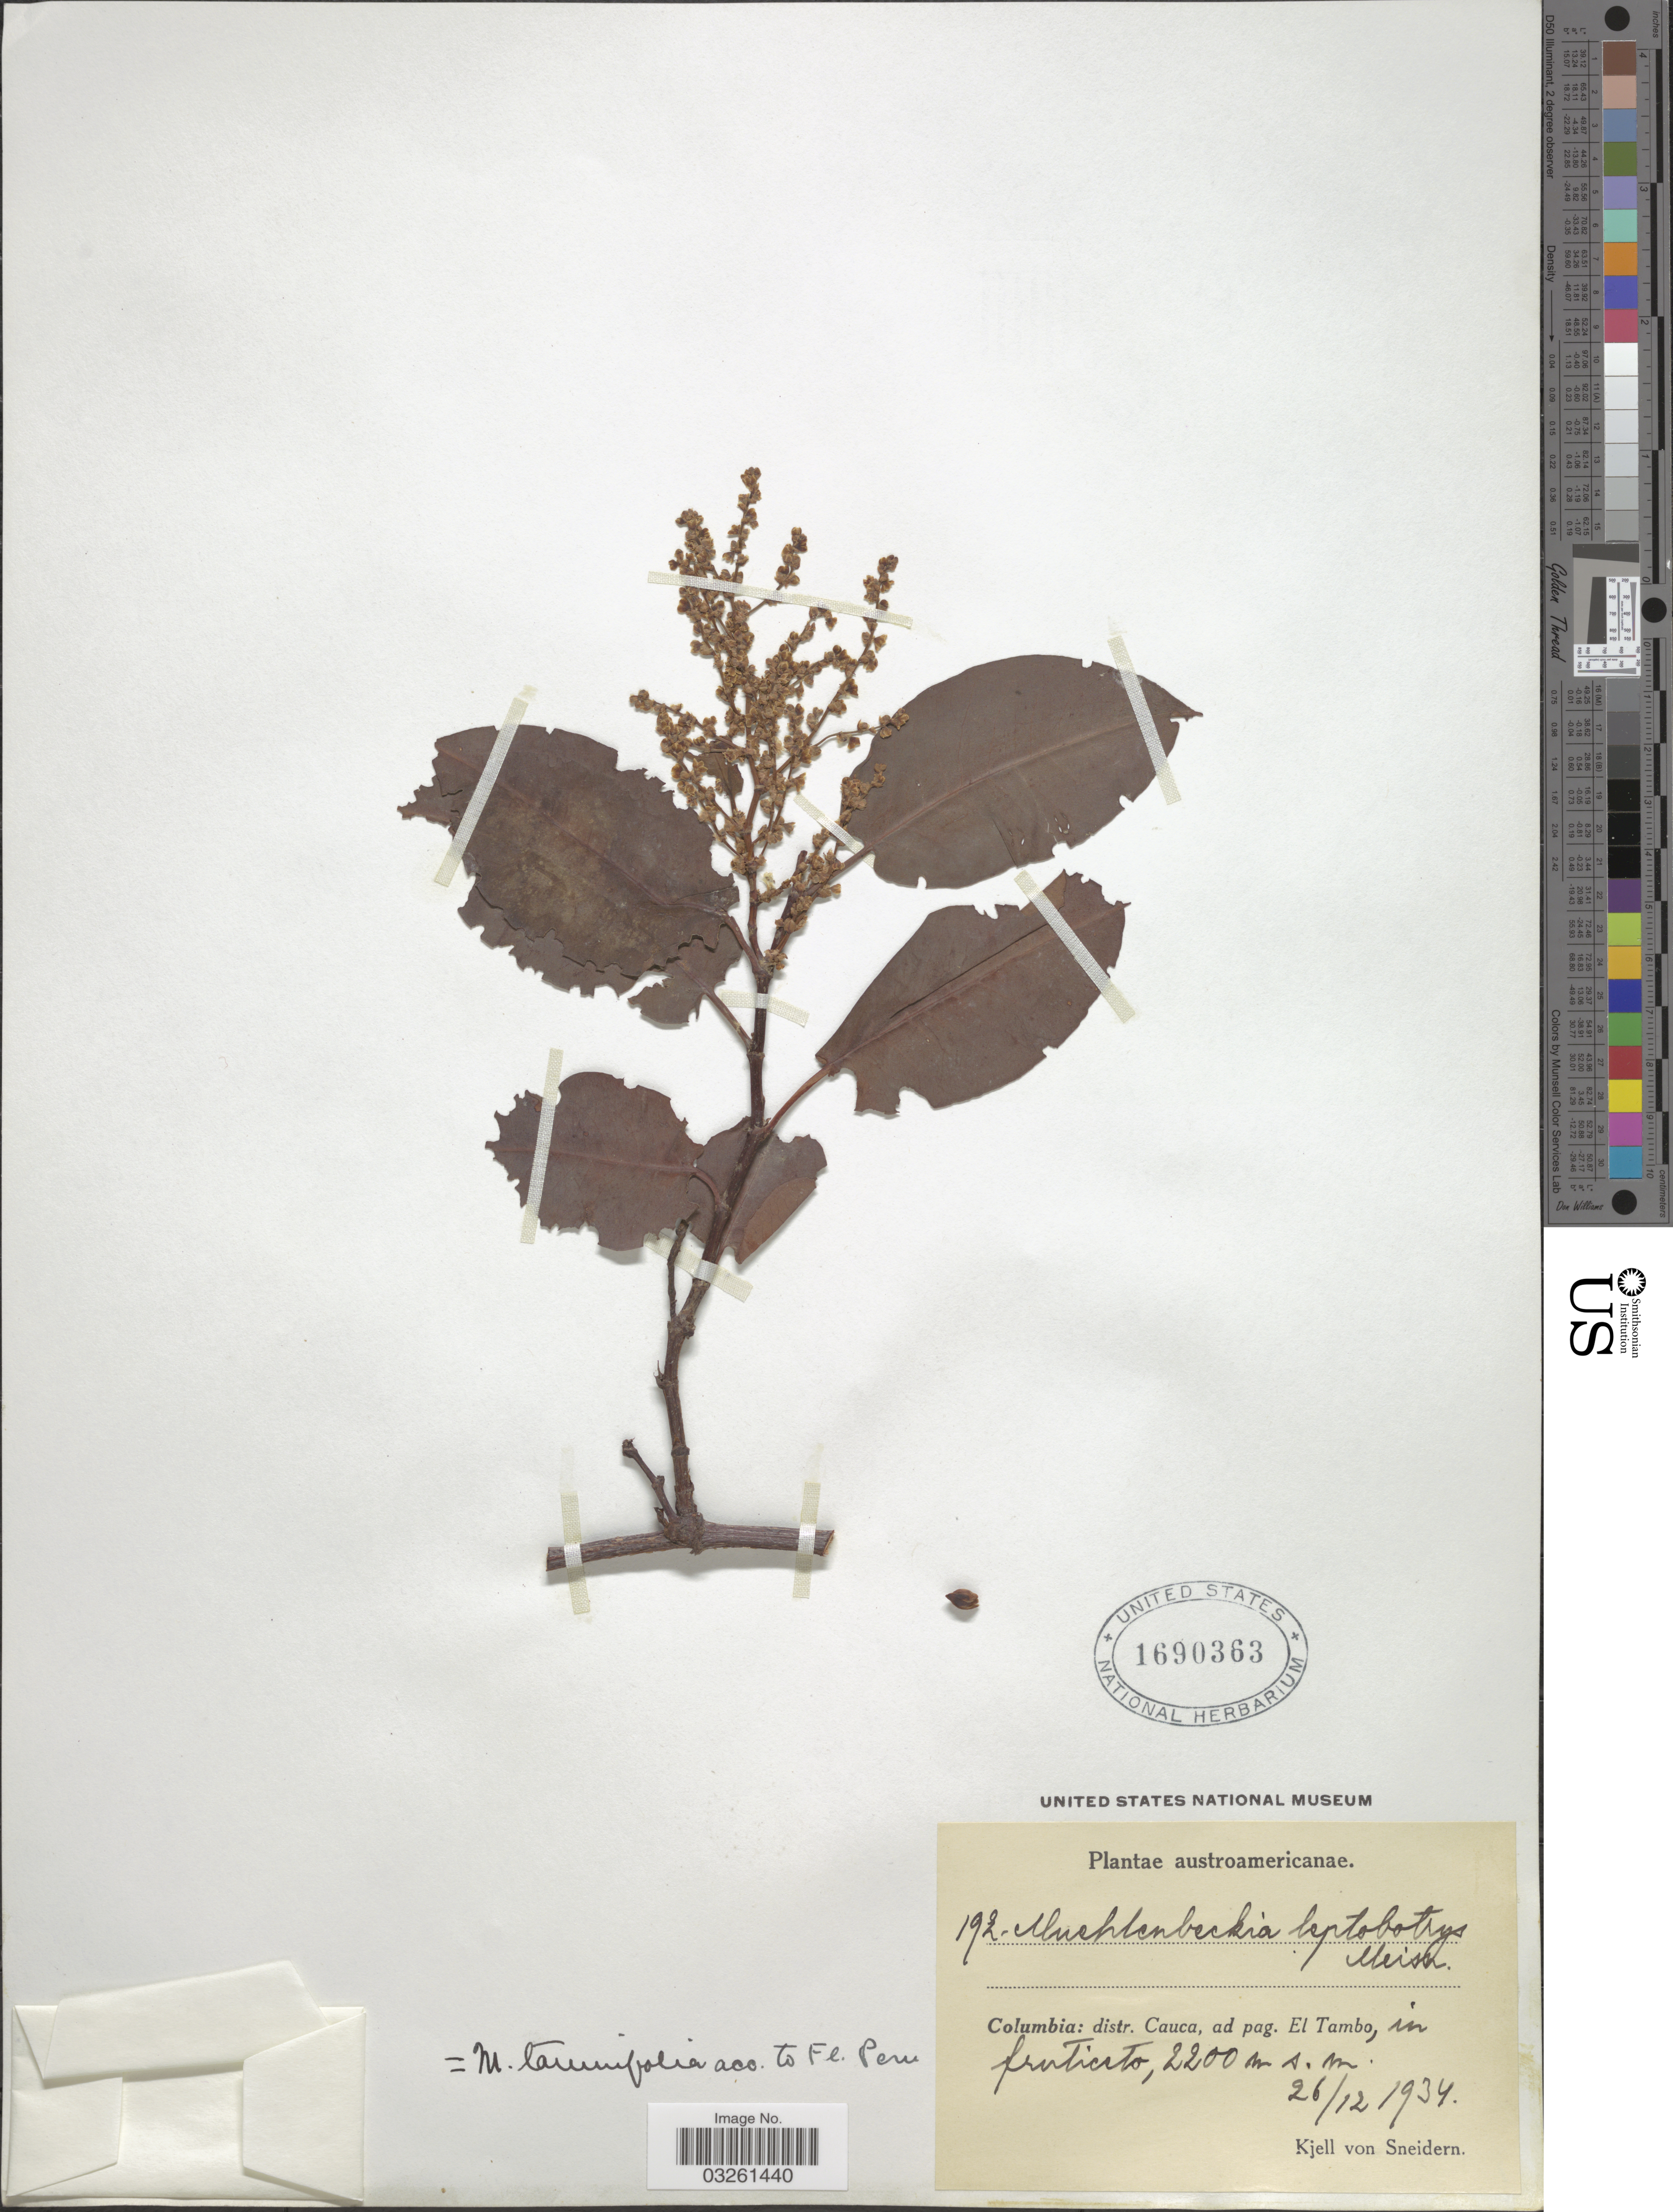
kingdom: Plantae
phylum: Tracheophyta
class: Magnoliopsida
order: Caryophyllales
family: Polygonaceae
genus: Muehlenbeckia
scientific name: Muehlenbeckia tamnifolia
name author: (Kunth) Meisn.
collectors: K. von Sneidern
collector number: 192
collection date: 1934-12-26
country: Colombia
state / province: Cauca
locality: Distr. Cauca, ad pag. El Tambo.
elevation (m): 2200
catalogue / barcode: US 1690363